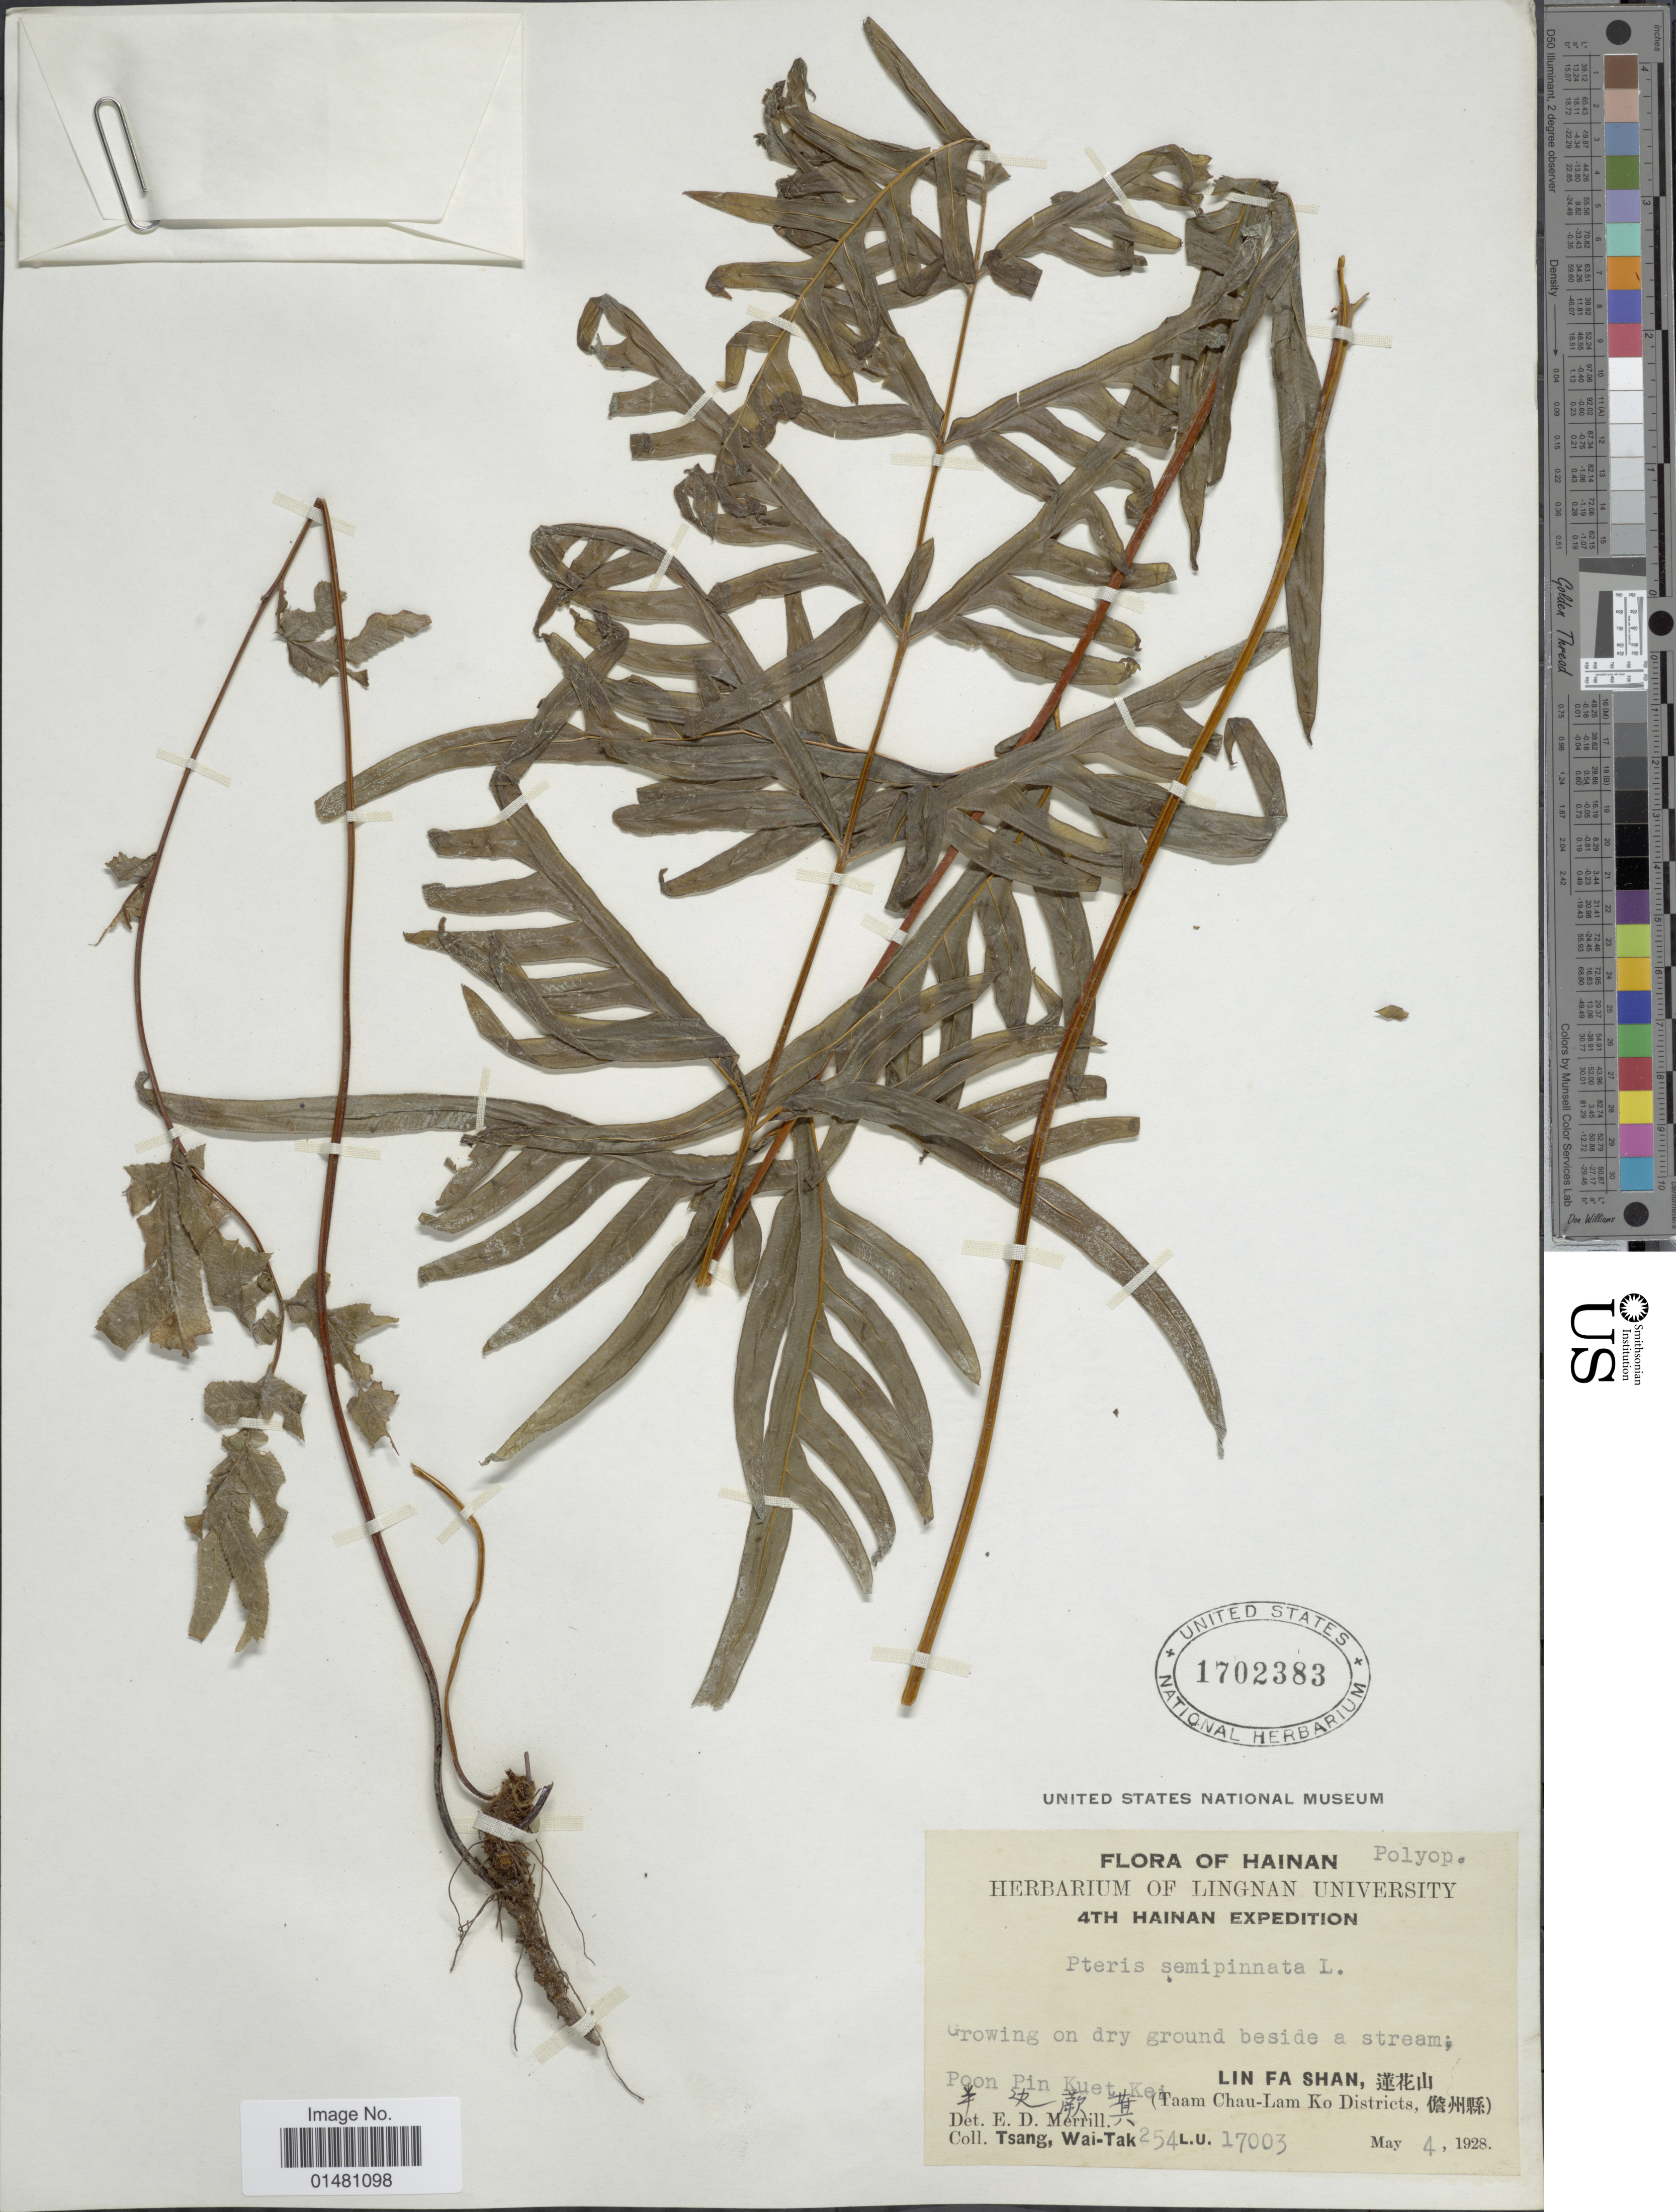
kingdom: Plantae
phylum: Tracheophyta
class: Polypodiopsida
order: Polypodiales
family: Pteridaceae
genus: Pteris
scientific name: Pteris semipinnata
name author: L.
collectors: W. T. Tsang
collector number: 254/17003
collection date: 1928-05-04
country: China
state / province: Hainan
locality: Growing on dry ground beside a stream; Poon Pin Kuet Kei X, Lin Fa Shan X, (Taam Chau-Lam Ko District, X)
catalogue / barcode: US 1702383